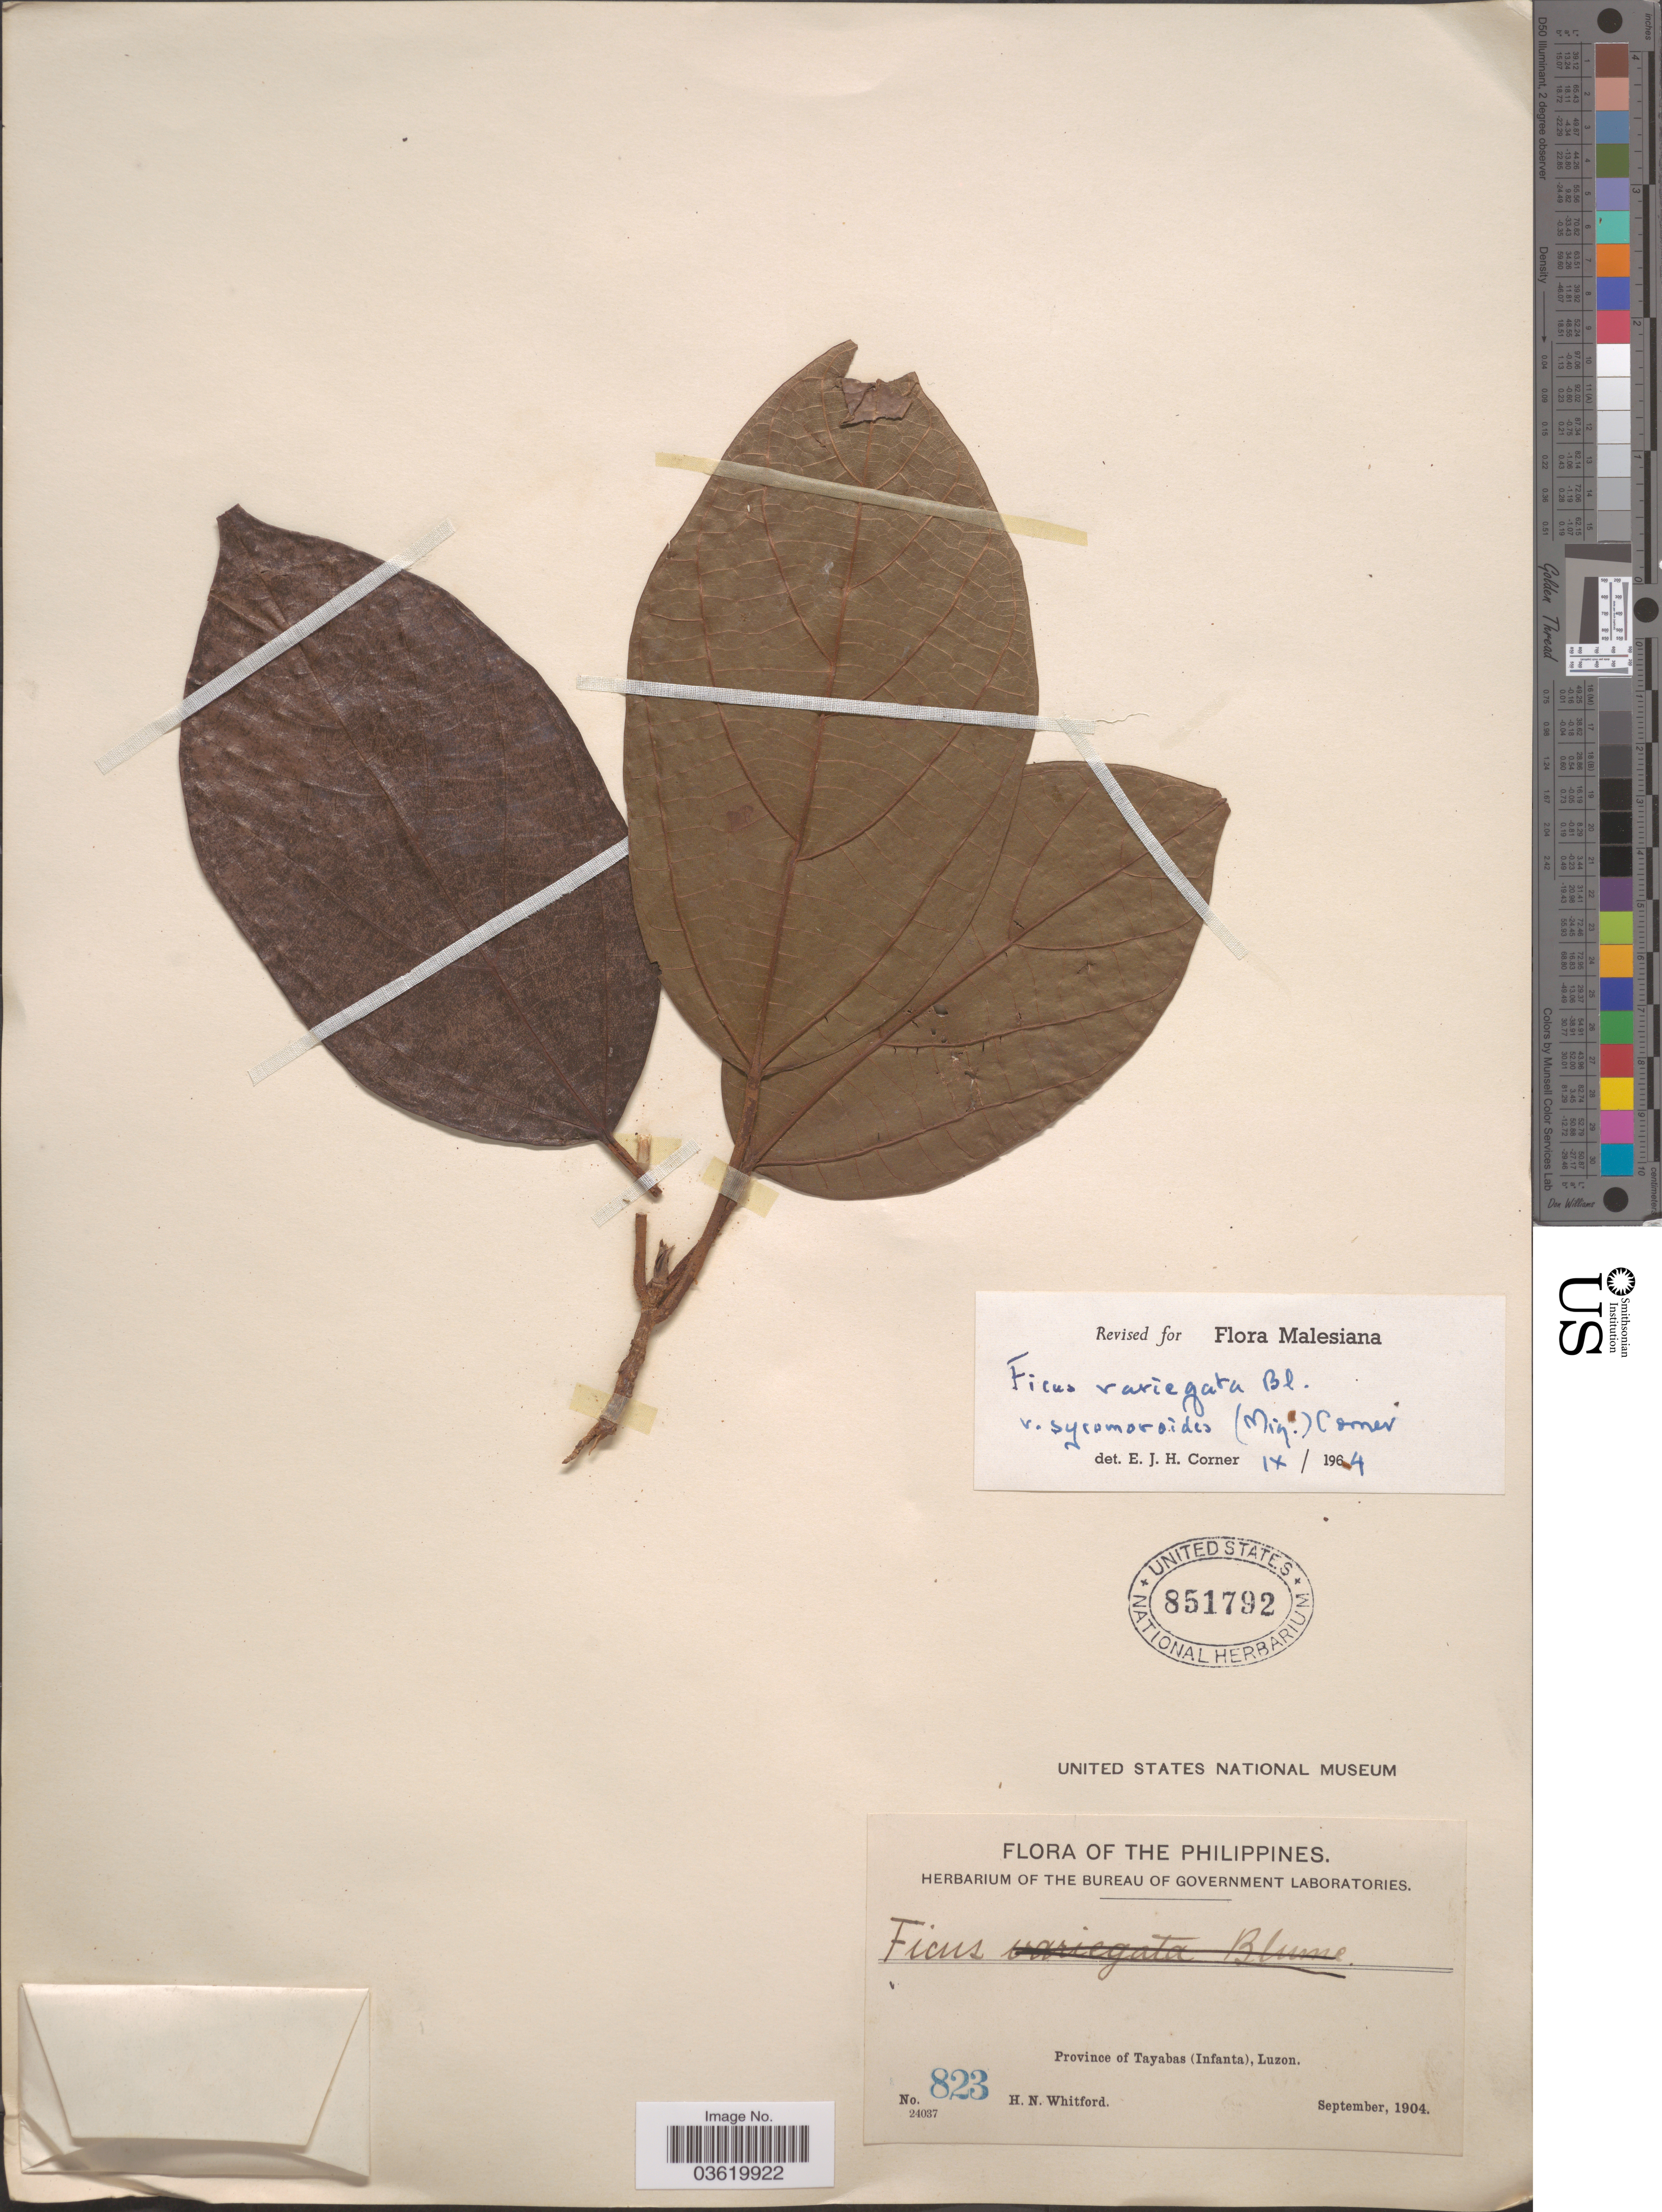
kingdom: Plantae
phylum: Tracheophyta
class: Magnoliopsida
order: Rosales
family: Moraceae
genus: Ficus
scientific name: Ficus variegata var. sycomoroides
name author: (Miq.) Corner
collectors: H. N. Whitford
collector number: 823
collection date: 1904-09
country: Philippines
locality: Province of Tayabas (Infanta).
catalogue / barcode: US 851792